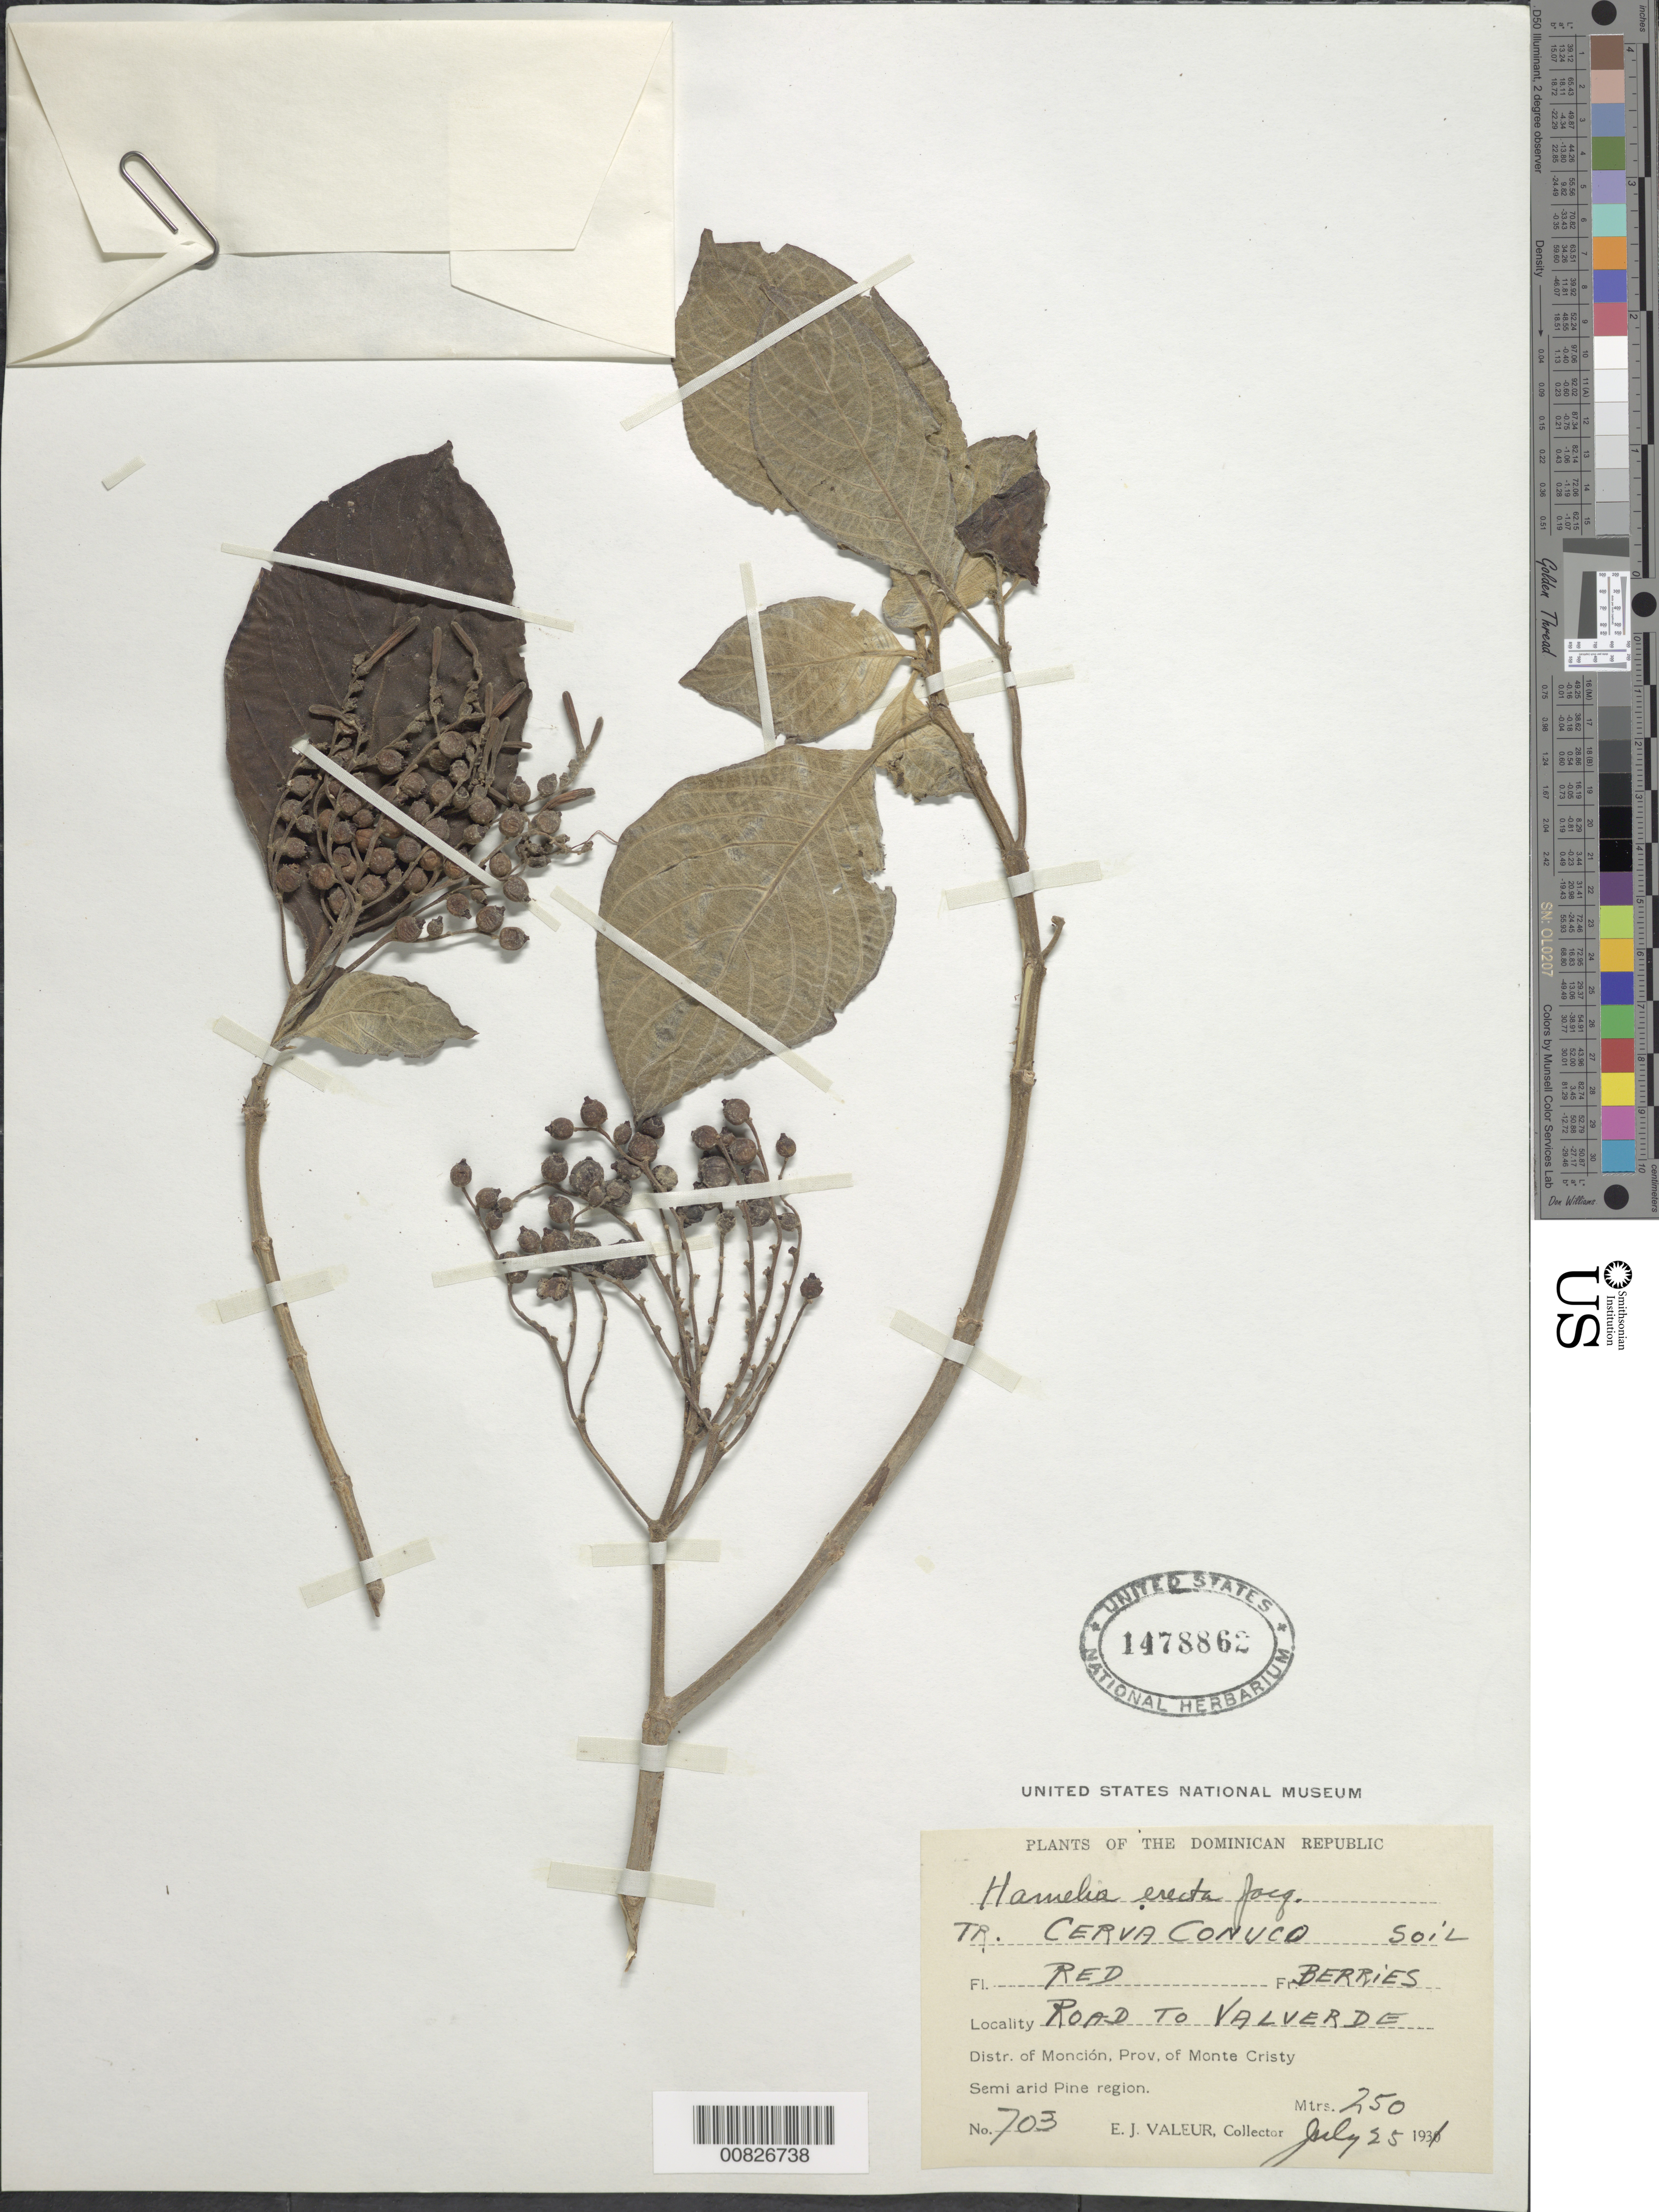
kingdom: Plantae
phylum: Tracheophyta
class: Magnoliopsida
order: Gentianales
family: Rubiaceae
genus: Hamelia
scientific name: Hamelia patens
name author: Jacq.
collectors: E. Valeur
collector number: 703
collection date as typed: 25 Jul 1931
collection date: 1931-07-25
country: Dominican Republic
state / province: Monte Cristi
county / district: Monción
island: Hispaniola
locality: Road to Valverde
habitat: Semi arid pine region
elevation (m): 250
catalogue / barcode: US 1478862